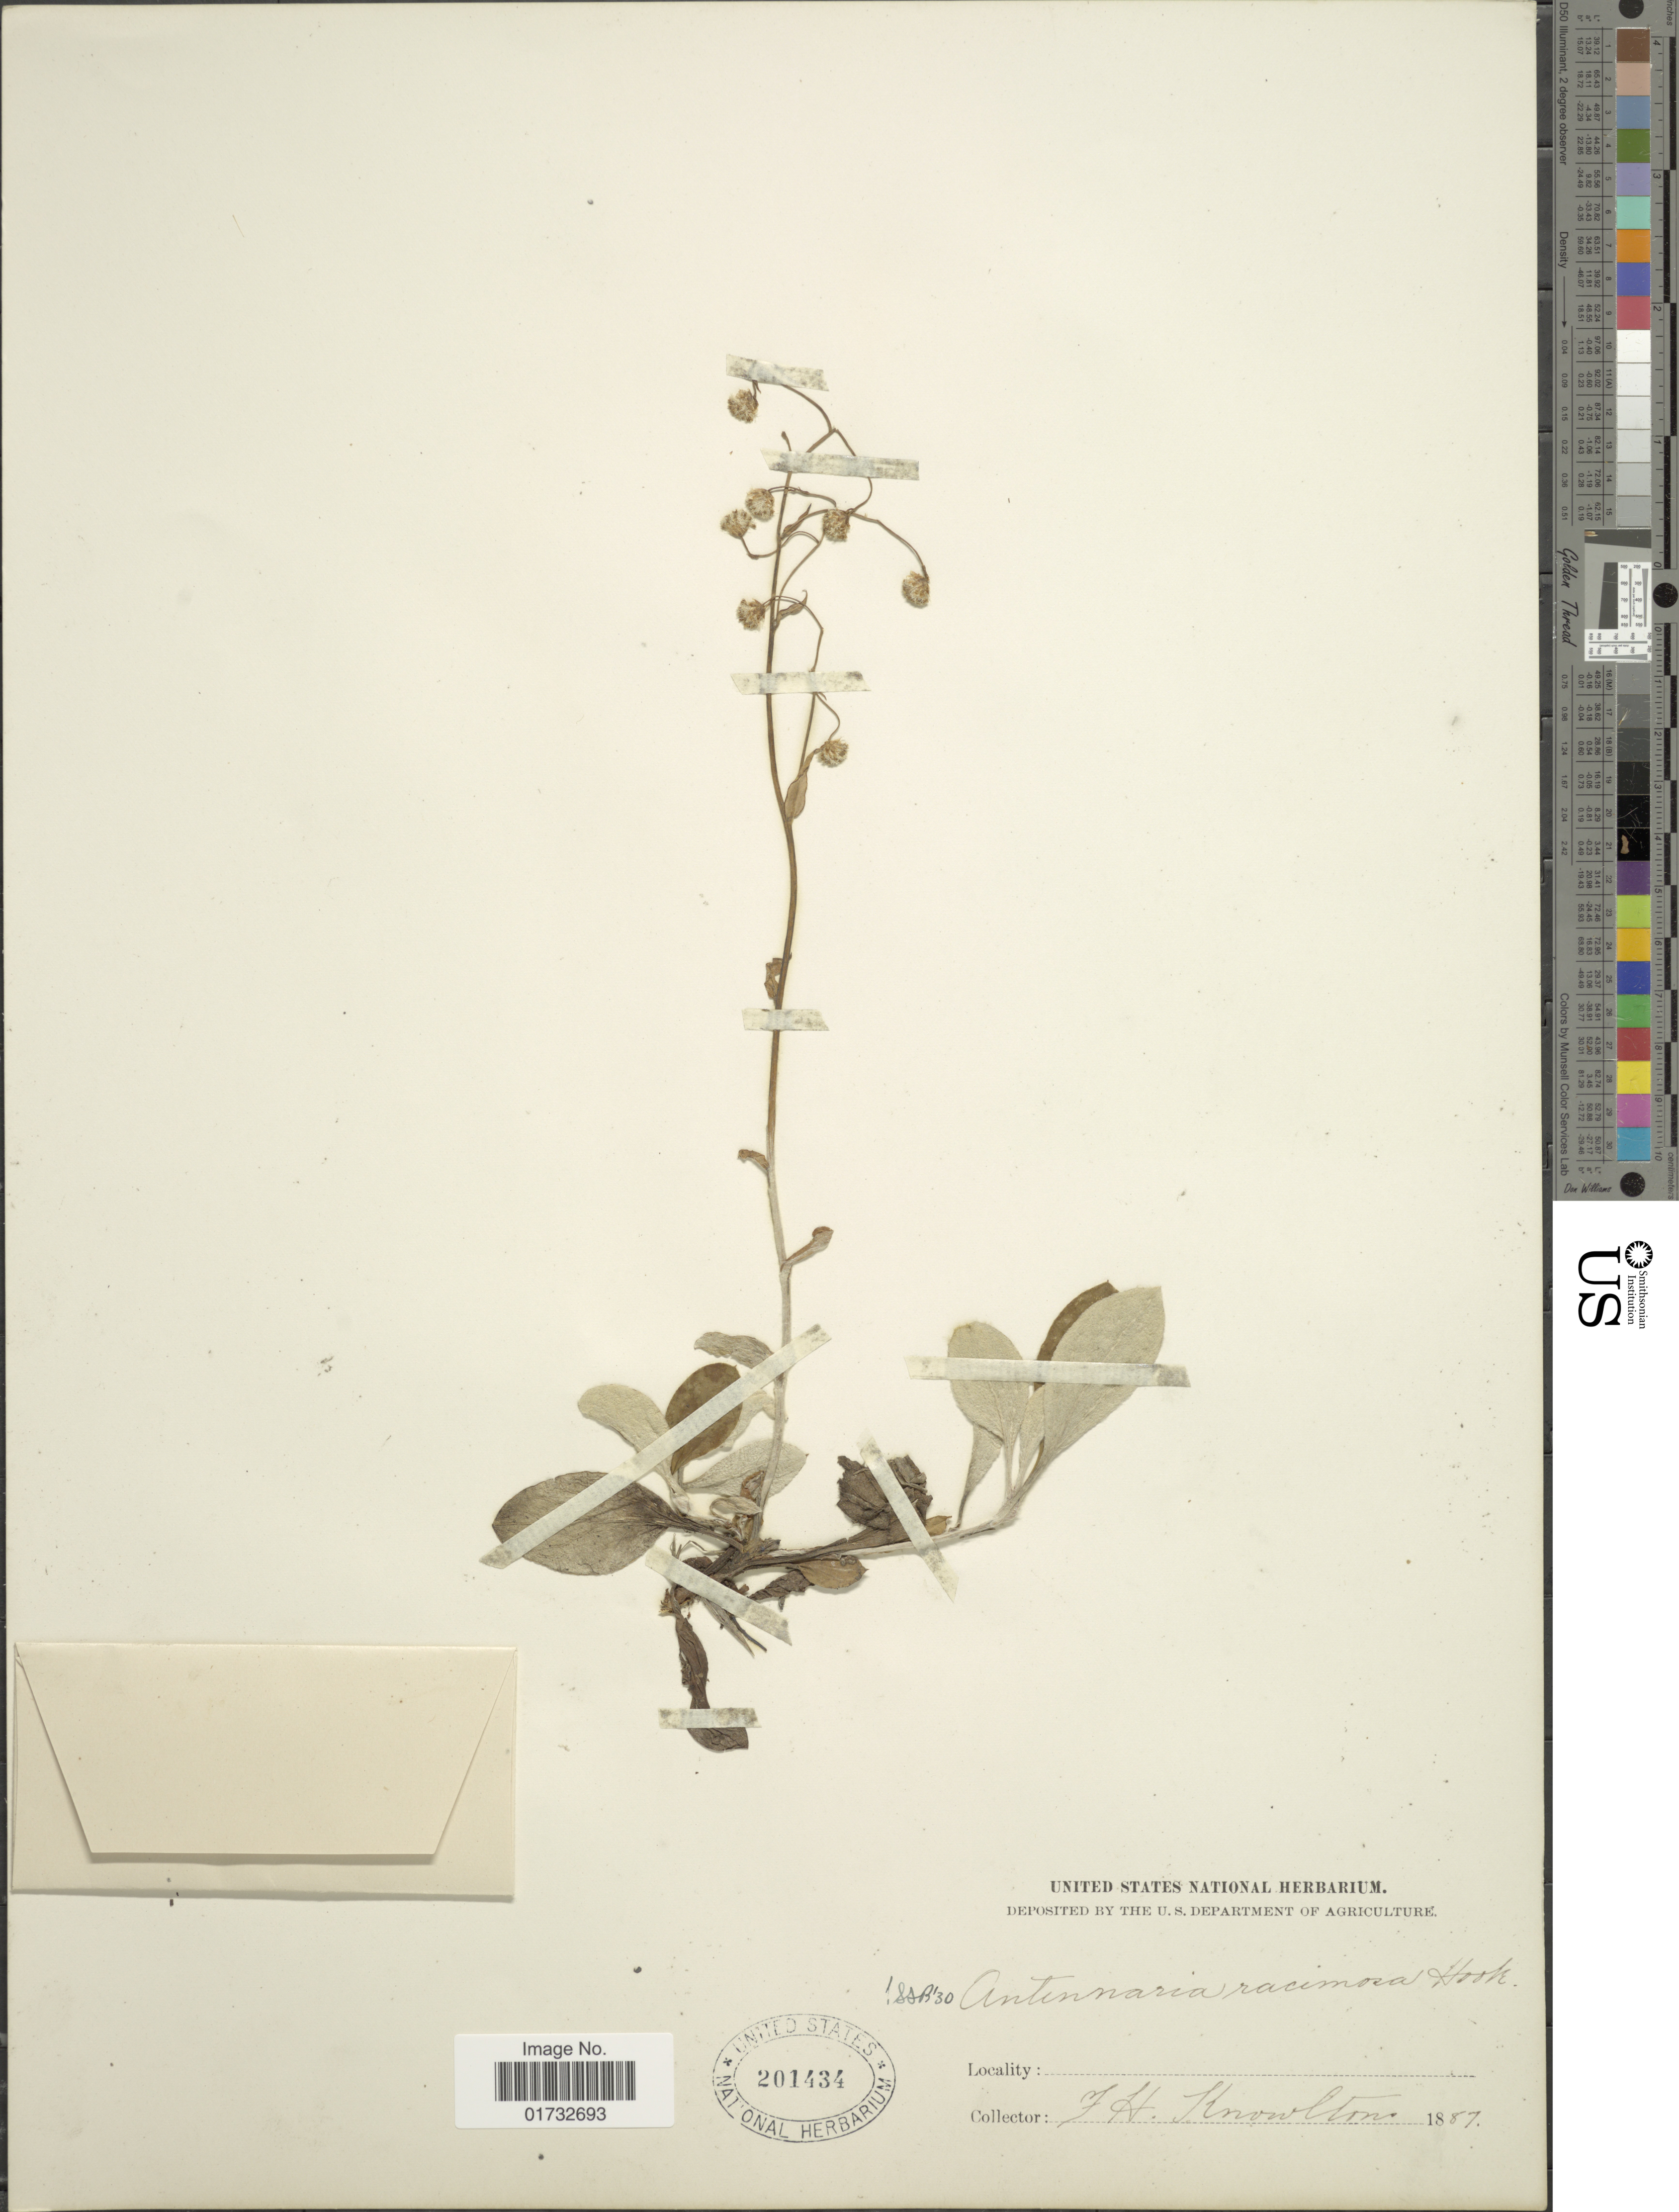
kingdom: Plantae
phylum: Tracheophyta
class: Magnoliopsida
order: Asterales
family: Asteraceae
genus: Antennaria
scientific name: Antennaria racemosa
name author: Hook.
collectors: F. H. Knowlton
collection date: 1887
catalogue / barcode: US 201434